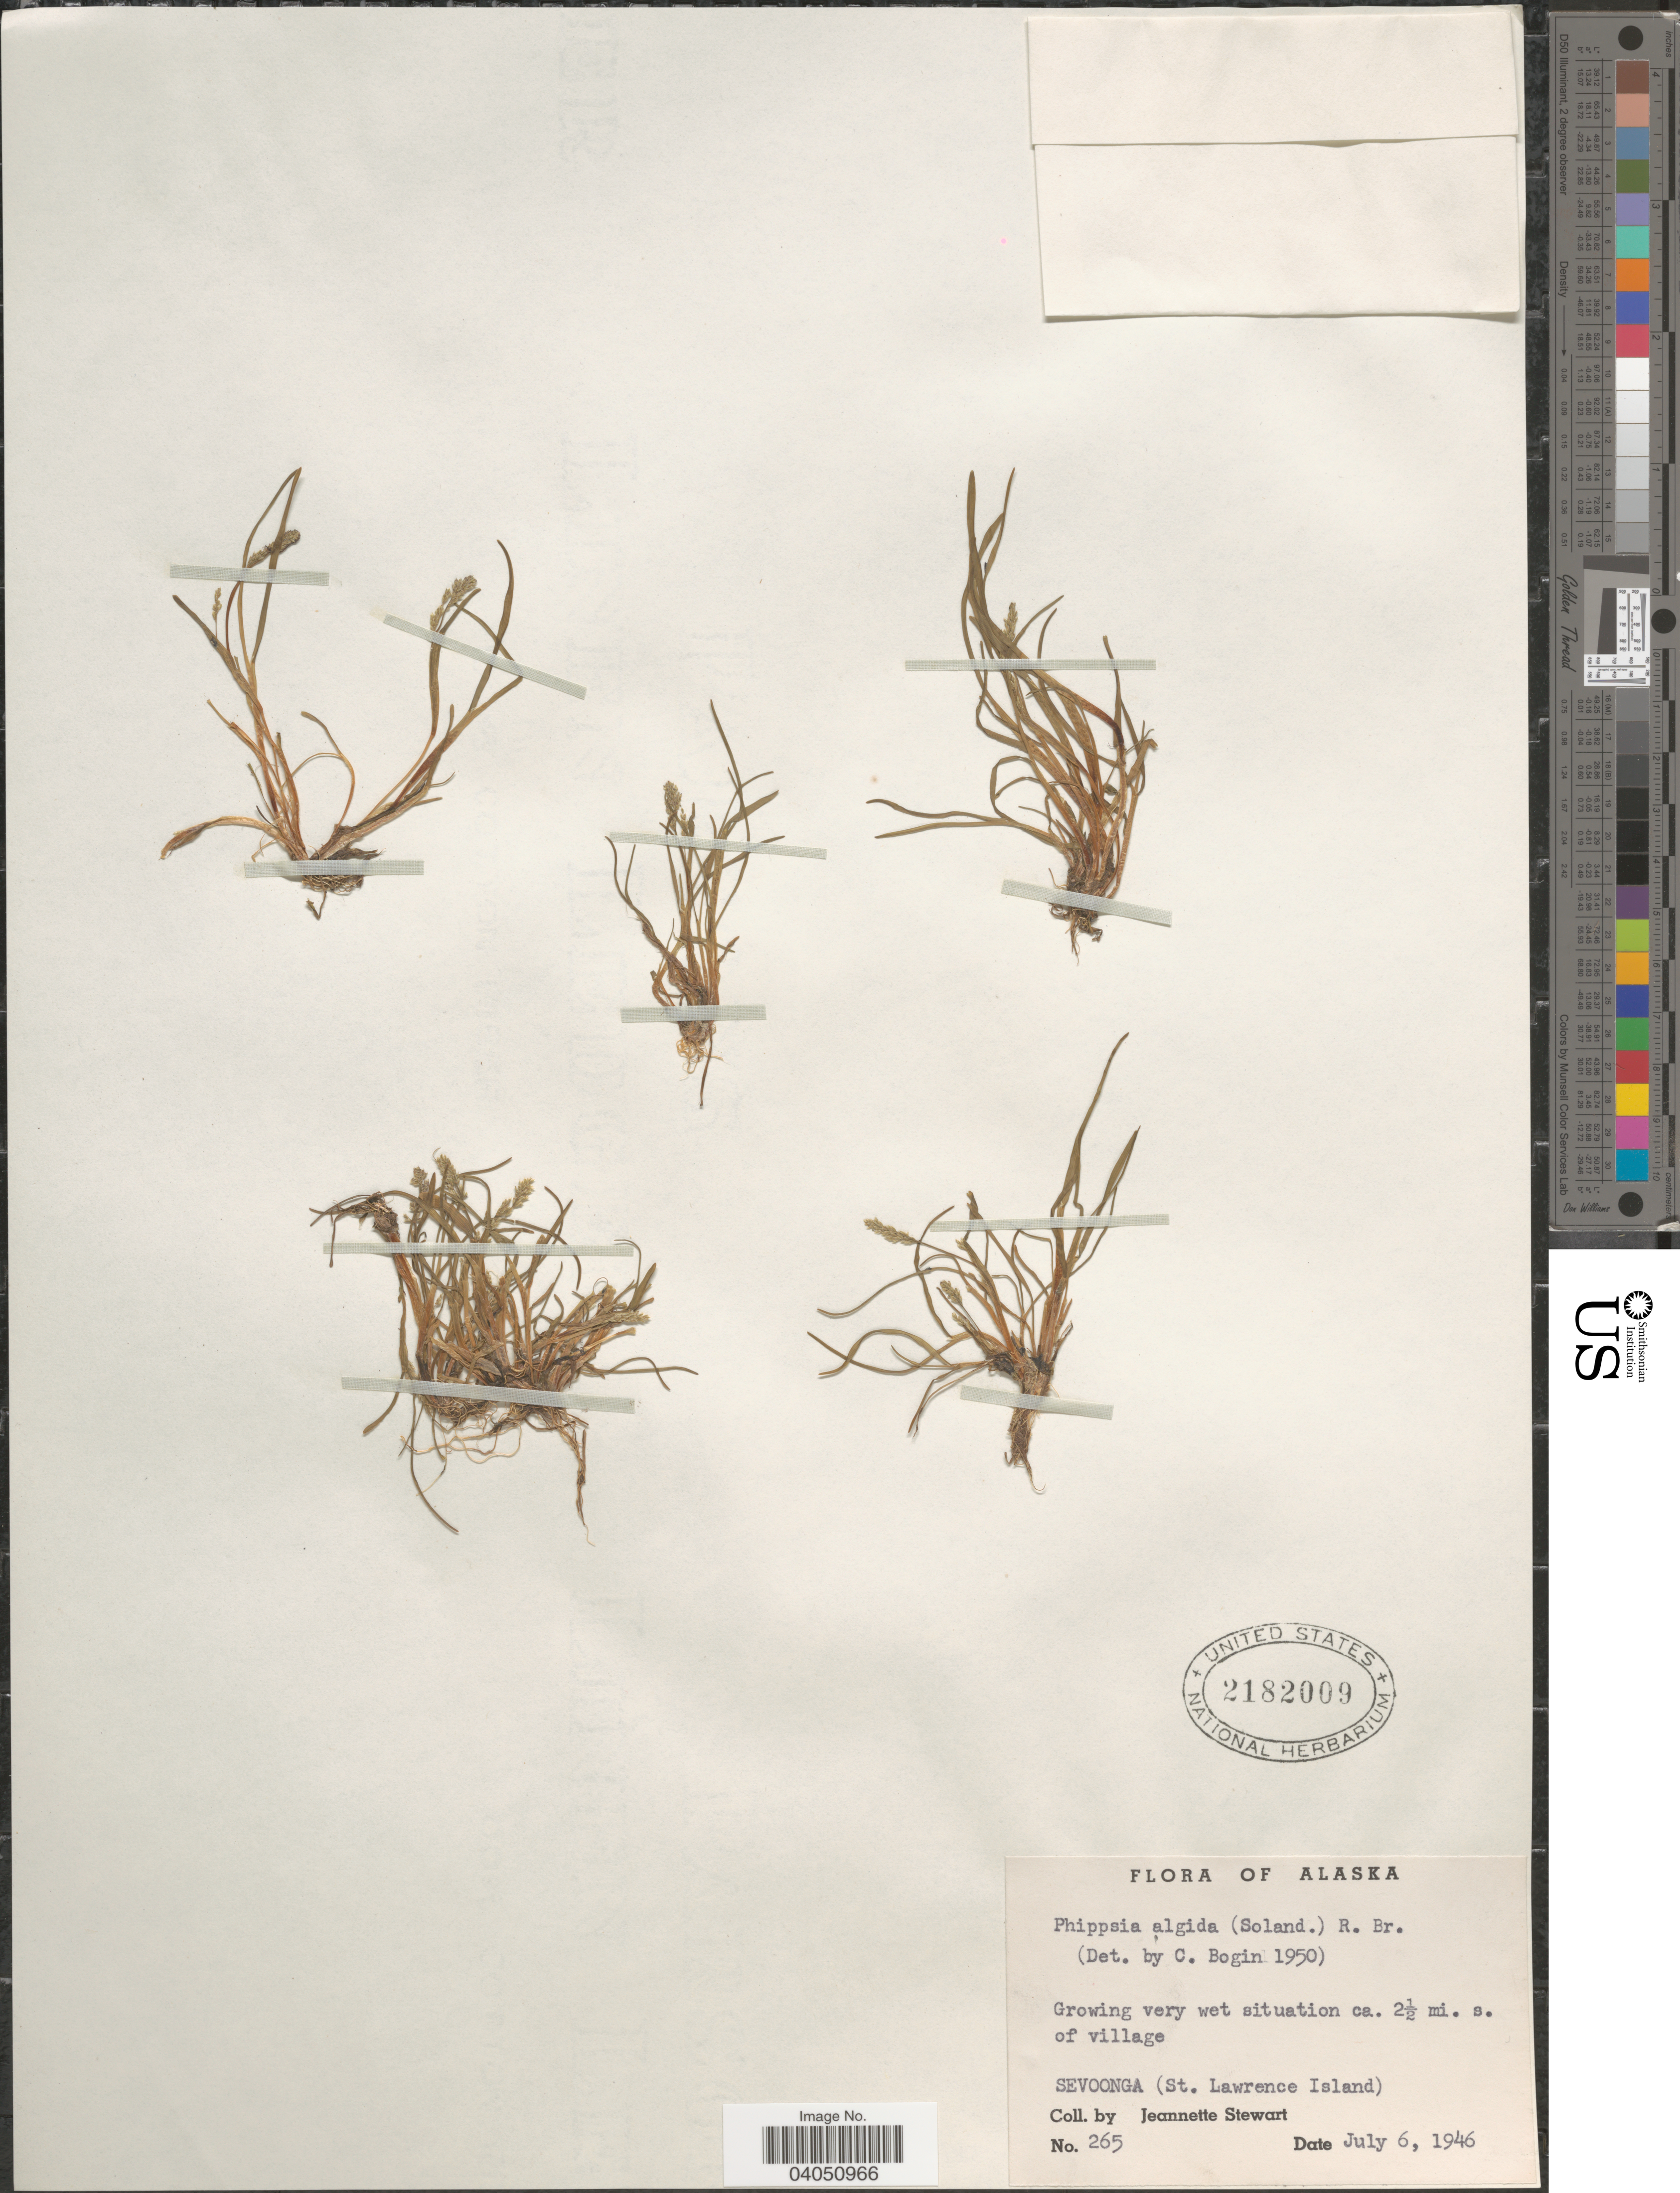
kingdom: Plantae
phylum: Tracheophyta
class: Liliopsida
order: Poales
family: Poaceae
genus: Phippsia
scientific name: Phippsia algida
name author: (Sol.) R. Br.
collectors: J. Stewart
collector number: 265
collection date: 1946-07-06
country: United States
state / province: Alaska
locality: Growing very wet situation ca. 2½ mi. s. of village. Sevoonga (St. Lawrence Island).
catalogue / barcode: US 2182009